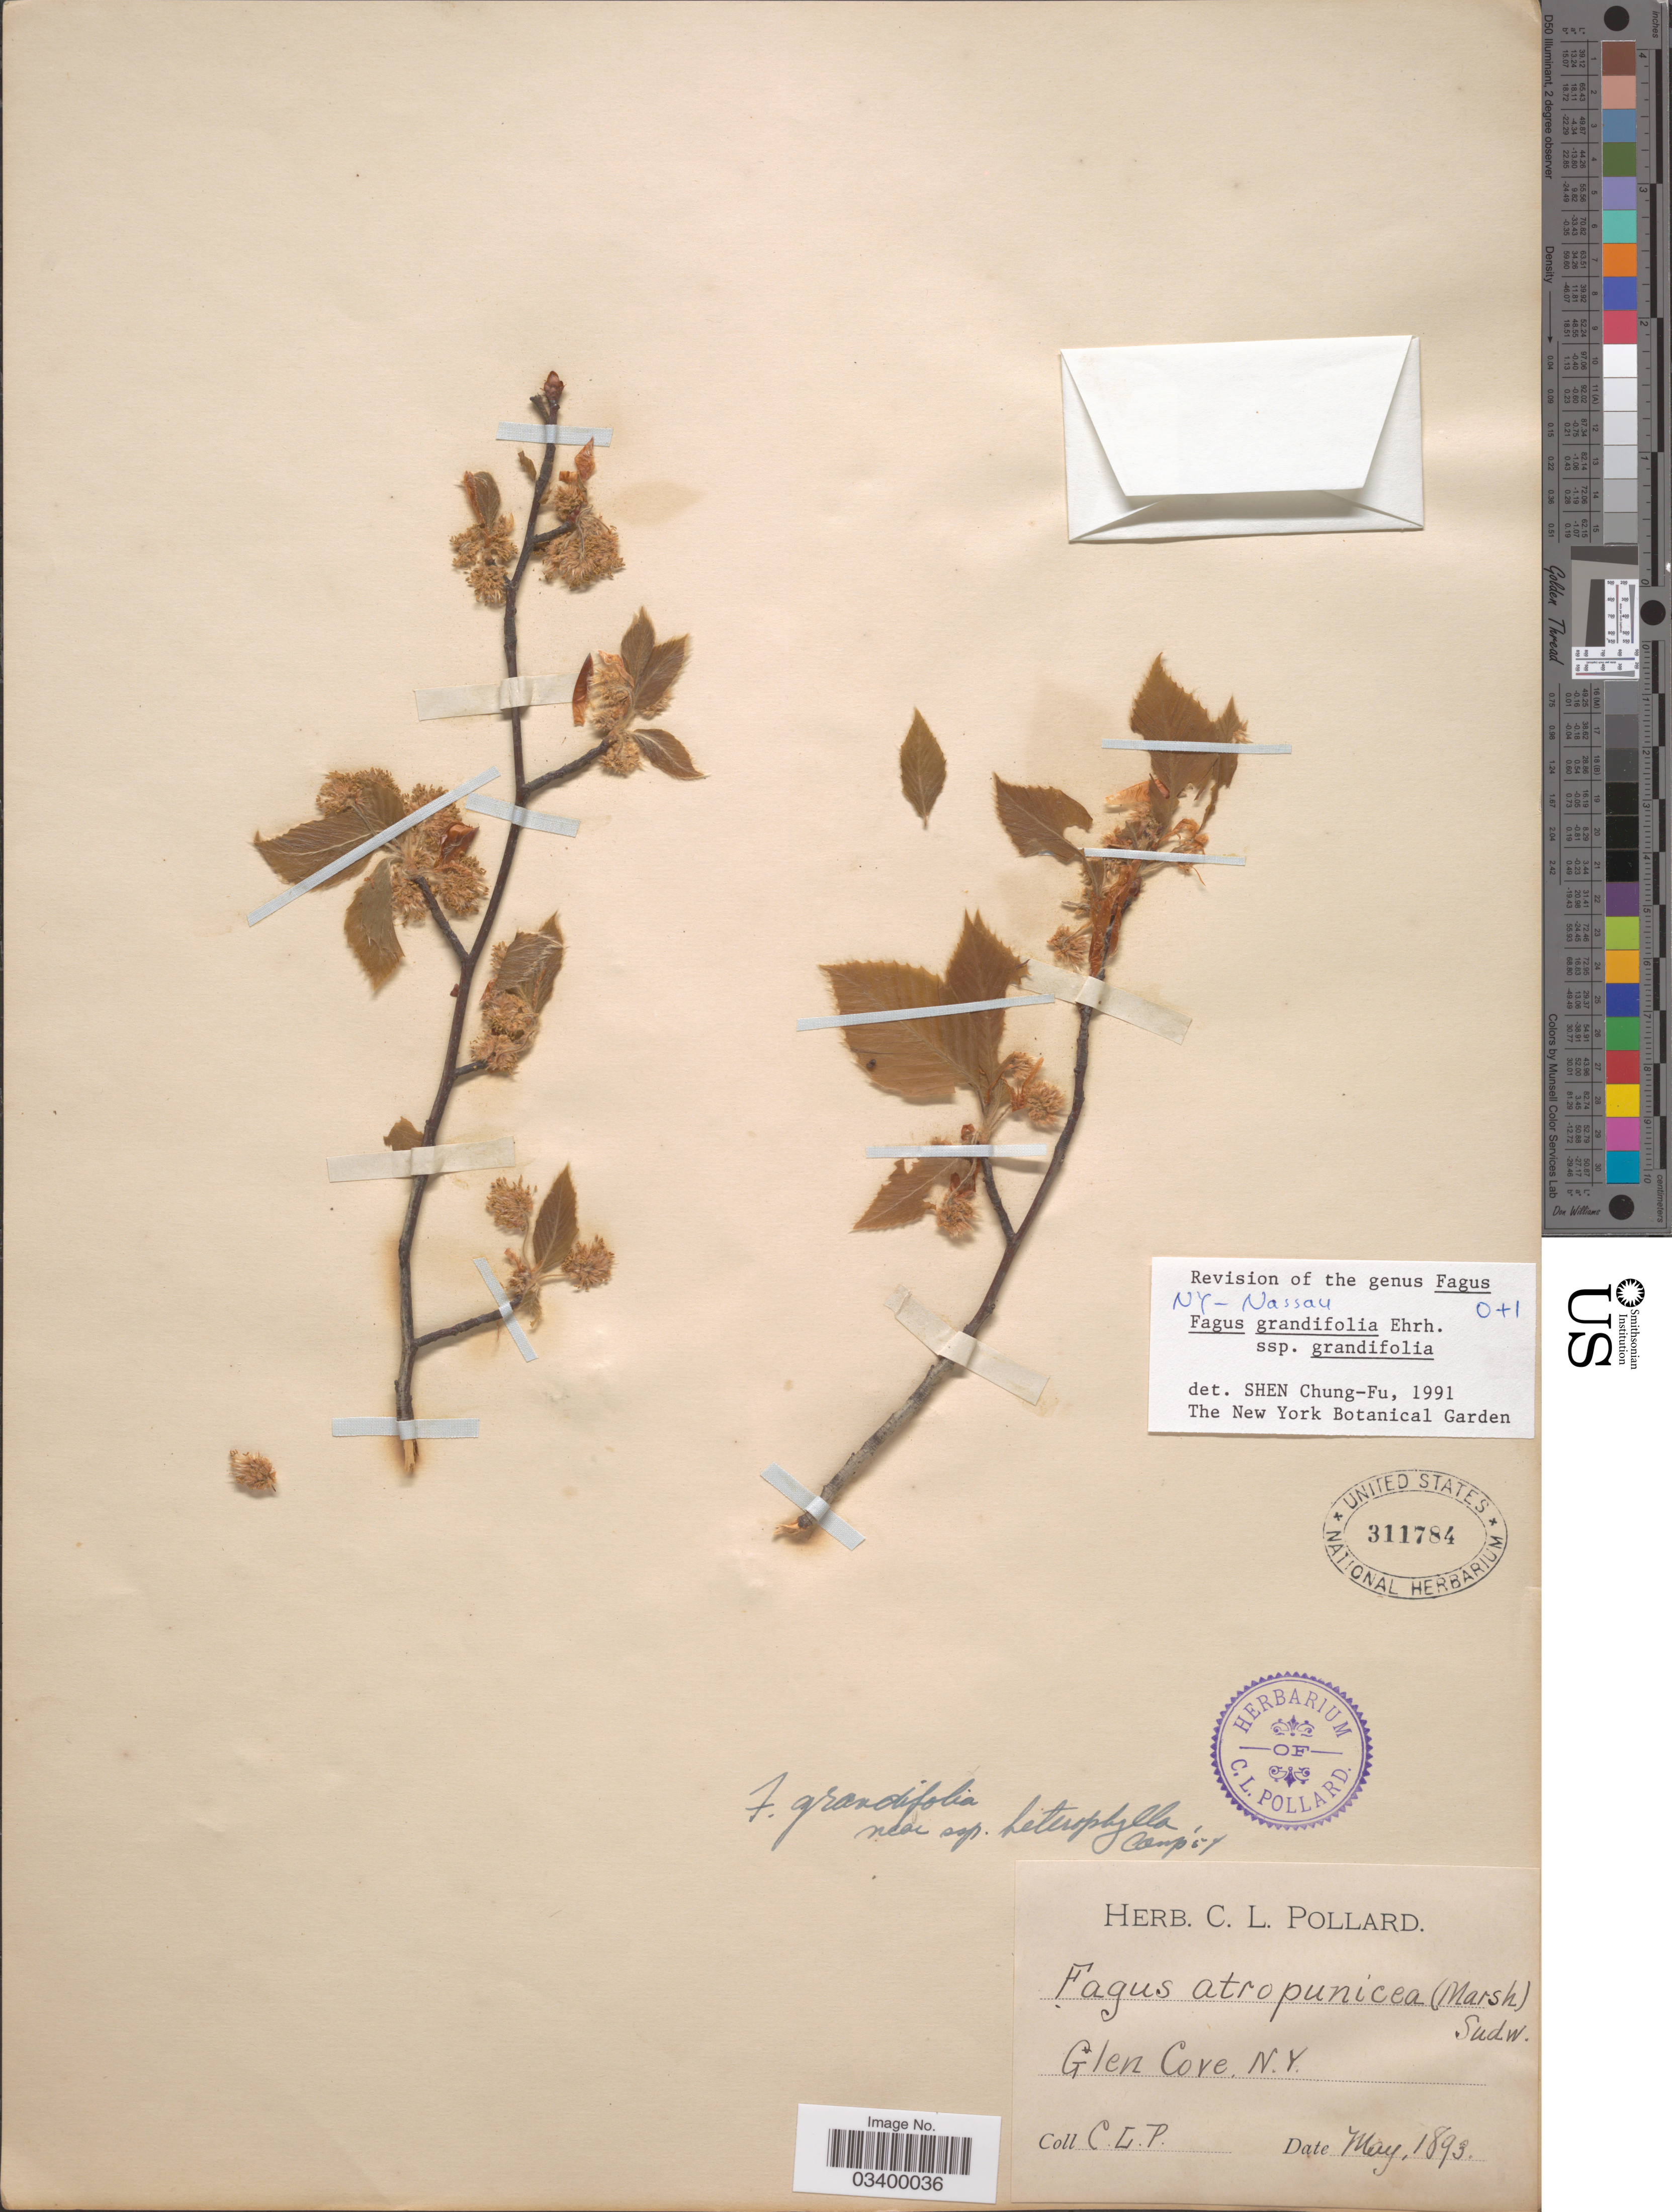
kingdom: Plantae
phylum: Tracheophyta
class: Magnoliopsida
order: Fagales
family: Fagaceae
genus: Fagus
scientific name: Fagus grandifolia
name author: Ehrh.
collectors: C. L. Pollard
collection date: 1893-05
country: United States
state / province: New York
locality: Glen Cove.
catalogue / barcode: US 311784